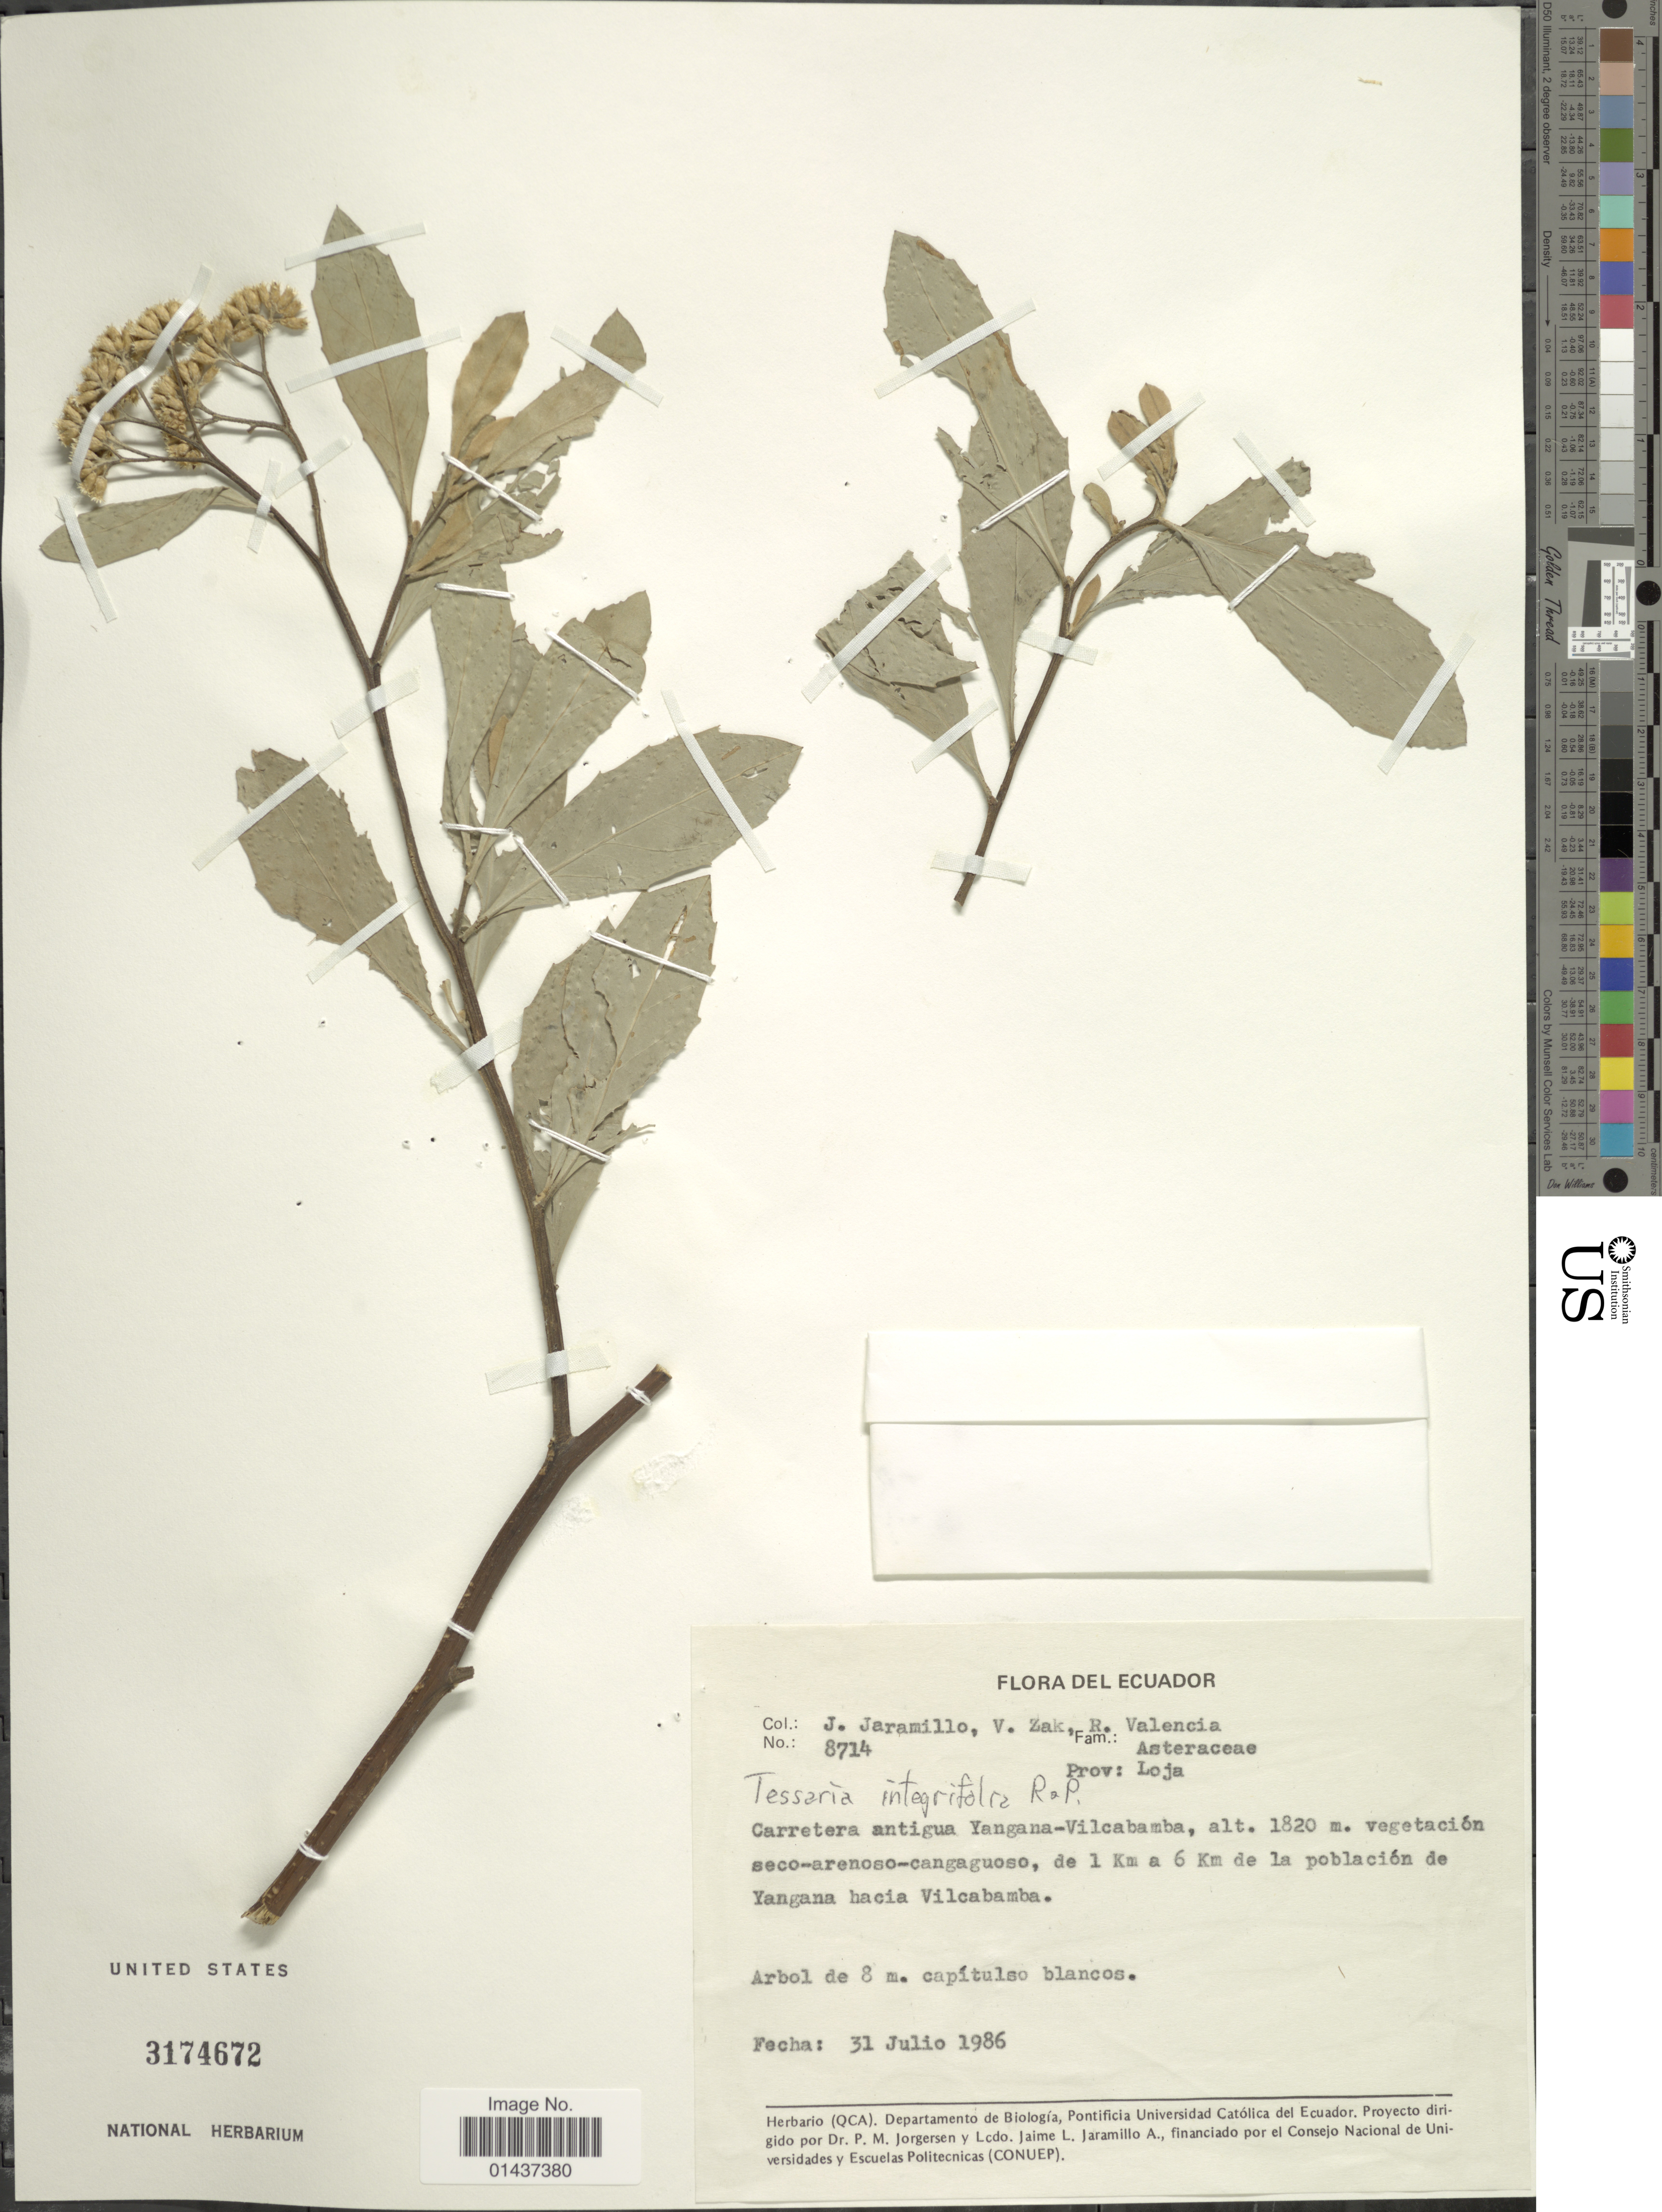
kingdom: Plantae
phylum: Tracheophyta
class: Magnoliopsida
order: Asterales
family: Asteraceae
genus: Tessaria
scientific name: Tessaria integrifolia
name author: Ruiz & Pav.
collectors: J. Jaramillo, V. Zak & R. Valencia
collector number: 8714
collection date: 1986-07-31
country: Ecuador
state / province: Loja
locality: Carretera antigua Yangana-Vilcabamba. vegetación seco-arenoso-cangaguoso, de 1 Km a 6 Km de la población de Yangana hacia Vilcabamba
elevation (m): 1820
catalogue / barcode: US 3174672